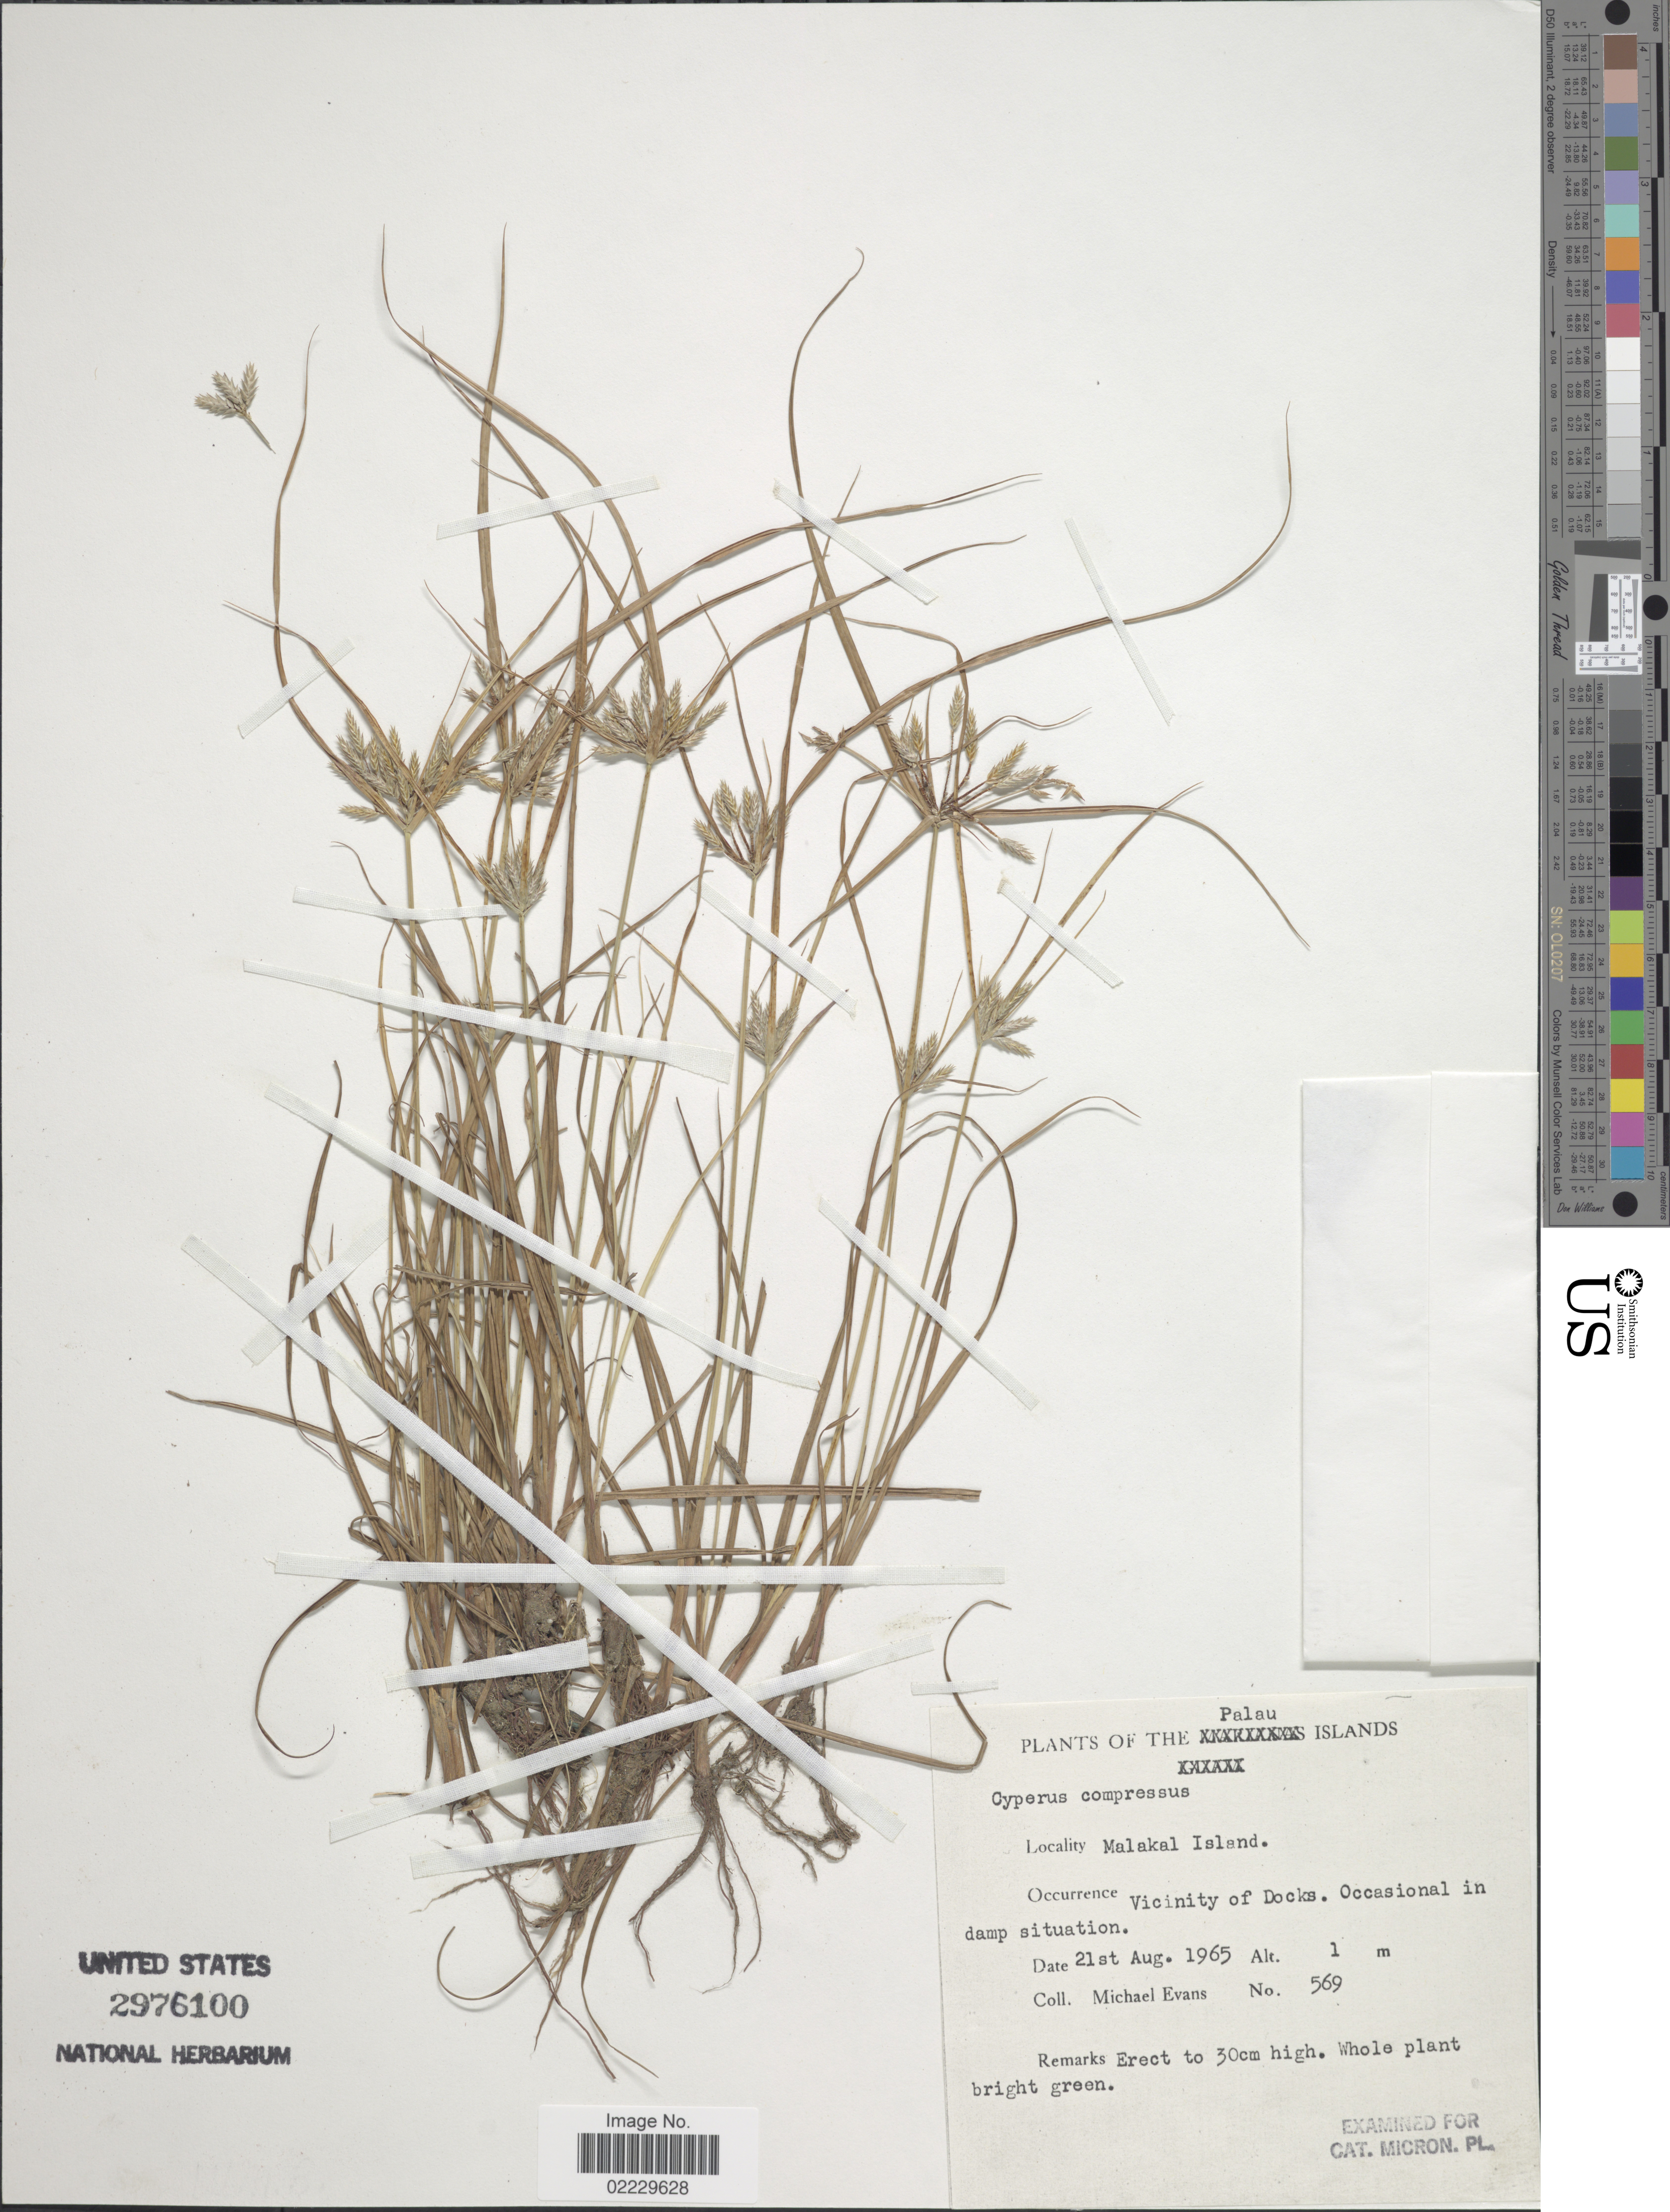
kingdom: Plantae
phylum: Tracheophyta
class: Liliopsida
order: Poales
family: Cyperaceae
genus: Cyperus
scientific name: Cyperus compressus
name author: L.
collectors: M. Evans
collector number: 569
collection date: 1965-08-21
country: Palau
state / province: Koror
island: Ngemelachel [Malakal]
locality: Palau Islands, Malakal Island, Vicinity of Docks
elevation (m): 1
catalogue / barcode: US 2976100